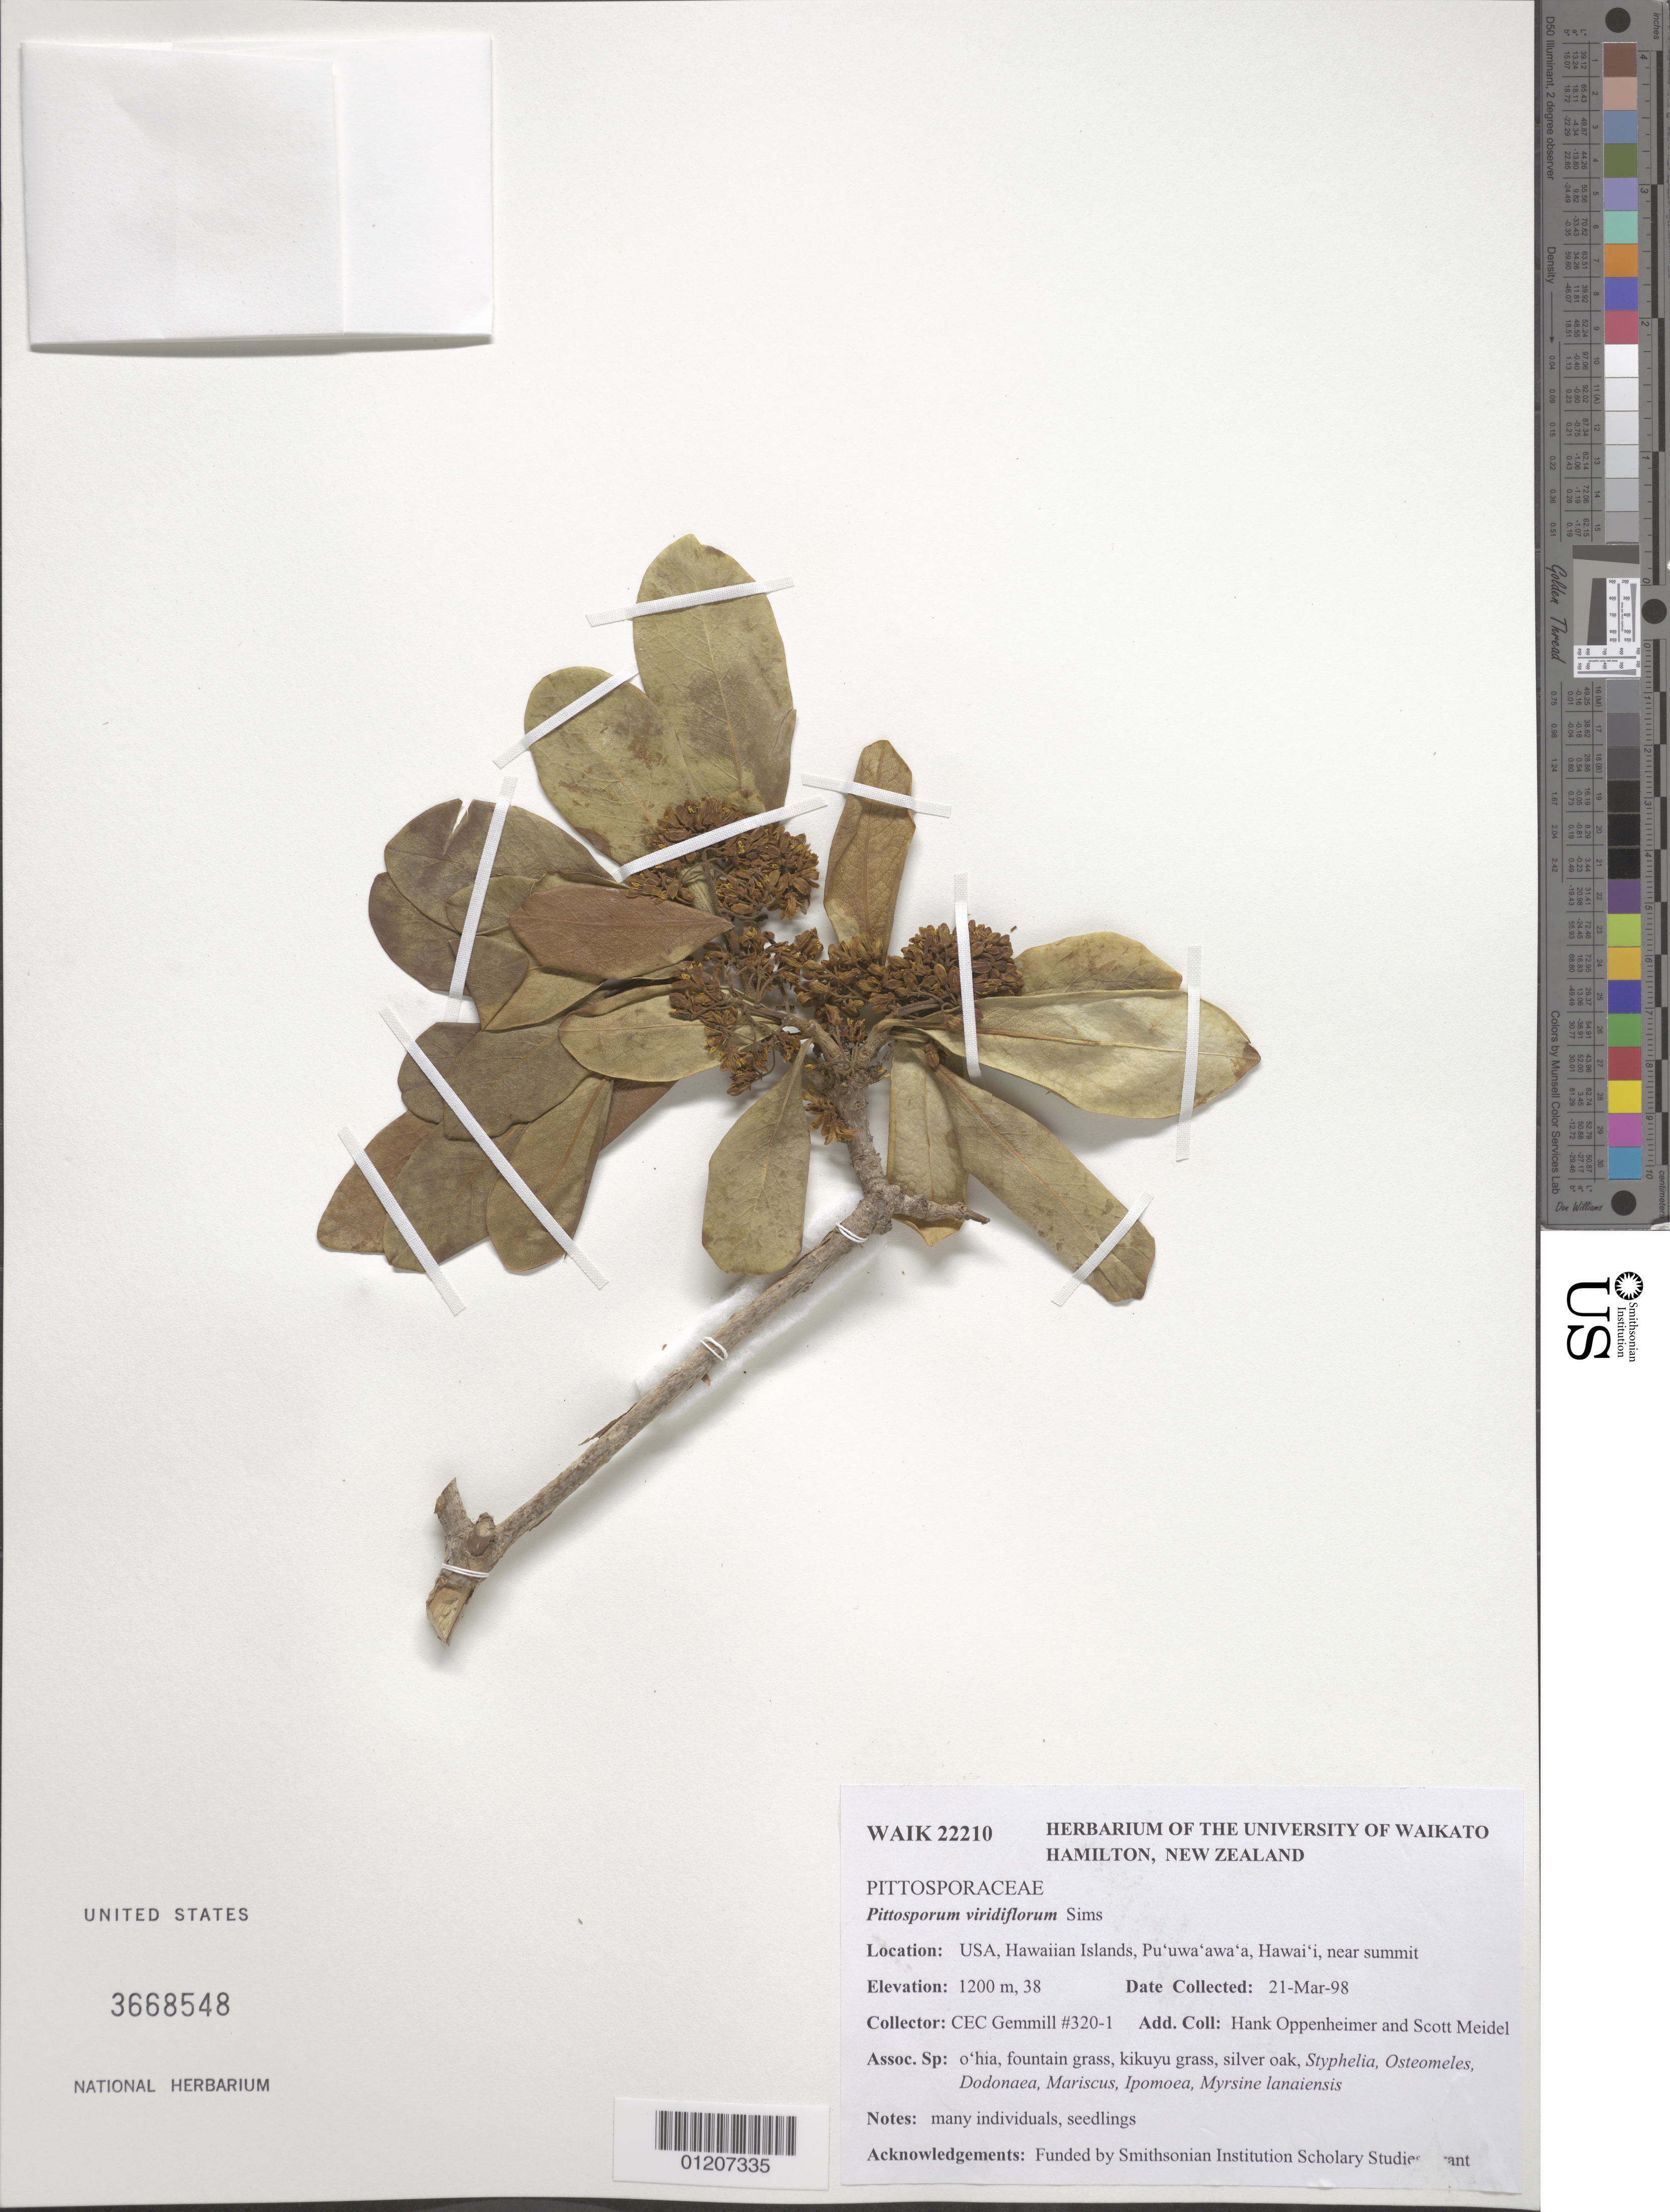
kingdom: Plantae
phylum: Tracheophyta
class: Magnoliopsida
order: Apiales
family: Pittosporaceae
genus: Pittosporum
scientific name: Pittosporum viridiflorum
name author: Sims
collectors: C. Gemmill, H. L. Oppenheimer & S. Meidel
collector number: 320-1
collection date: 1998-05-21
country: United States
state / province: Hawaii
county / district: Hawaii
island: Hawaii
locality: Pu'u waawaa, near summit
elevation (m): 1200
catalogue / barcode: US 3668548